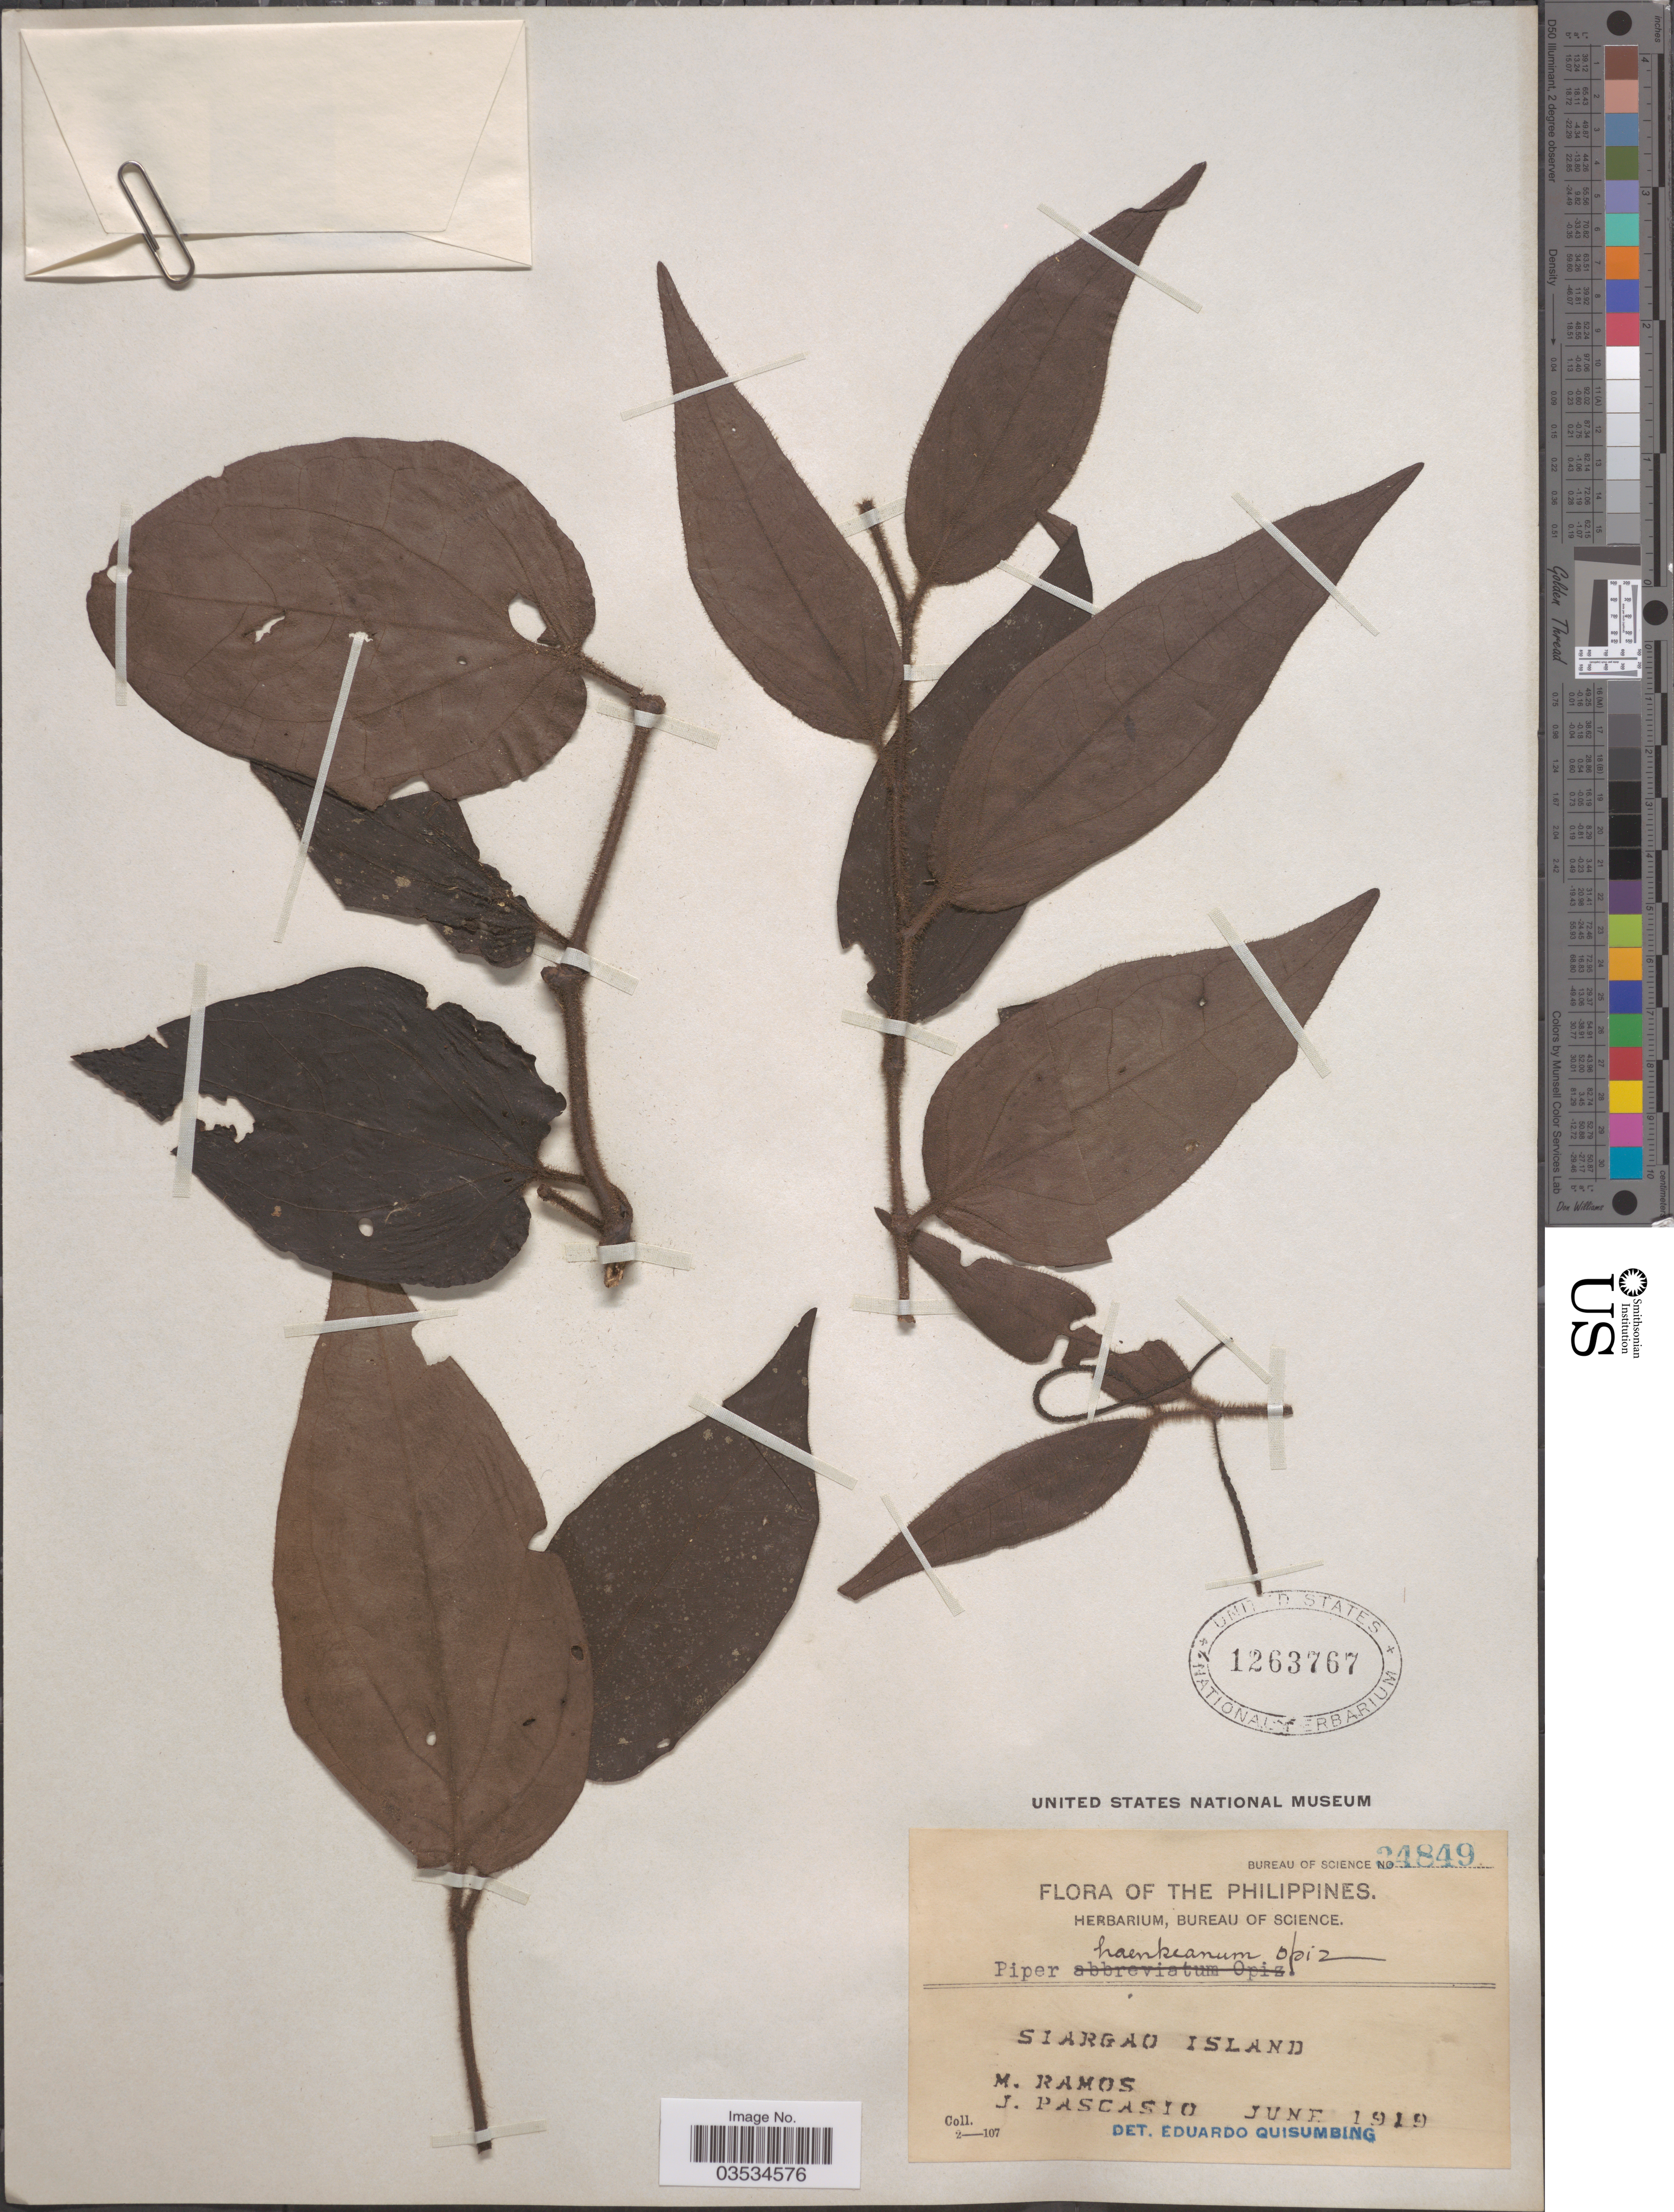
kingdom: Plantae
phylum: Tracheophyta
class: Magnoliopsida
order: Piperales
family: Piperaceae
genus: Piper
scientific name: Piper haenkeanum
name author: Opiz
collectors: M. Ramos & J. Pascasio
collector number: Bureau of Science 34849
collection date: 1919-06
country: Philippines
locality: Siargao Island.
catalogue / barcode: US 1263767